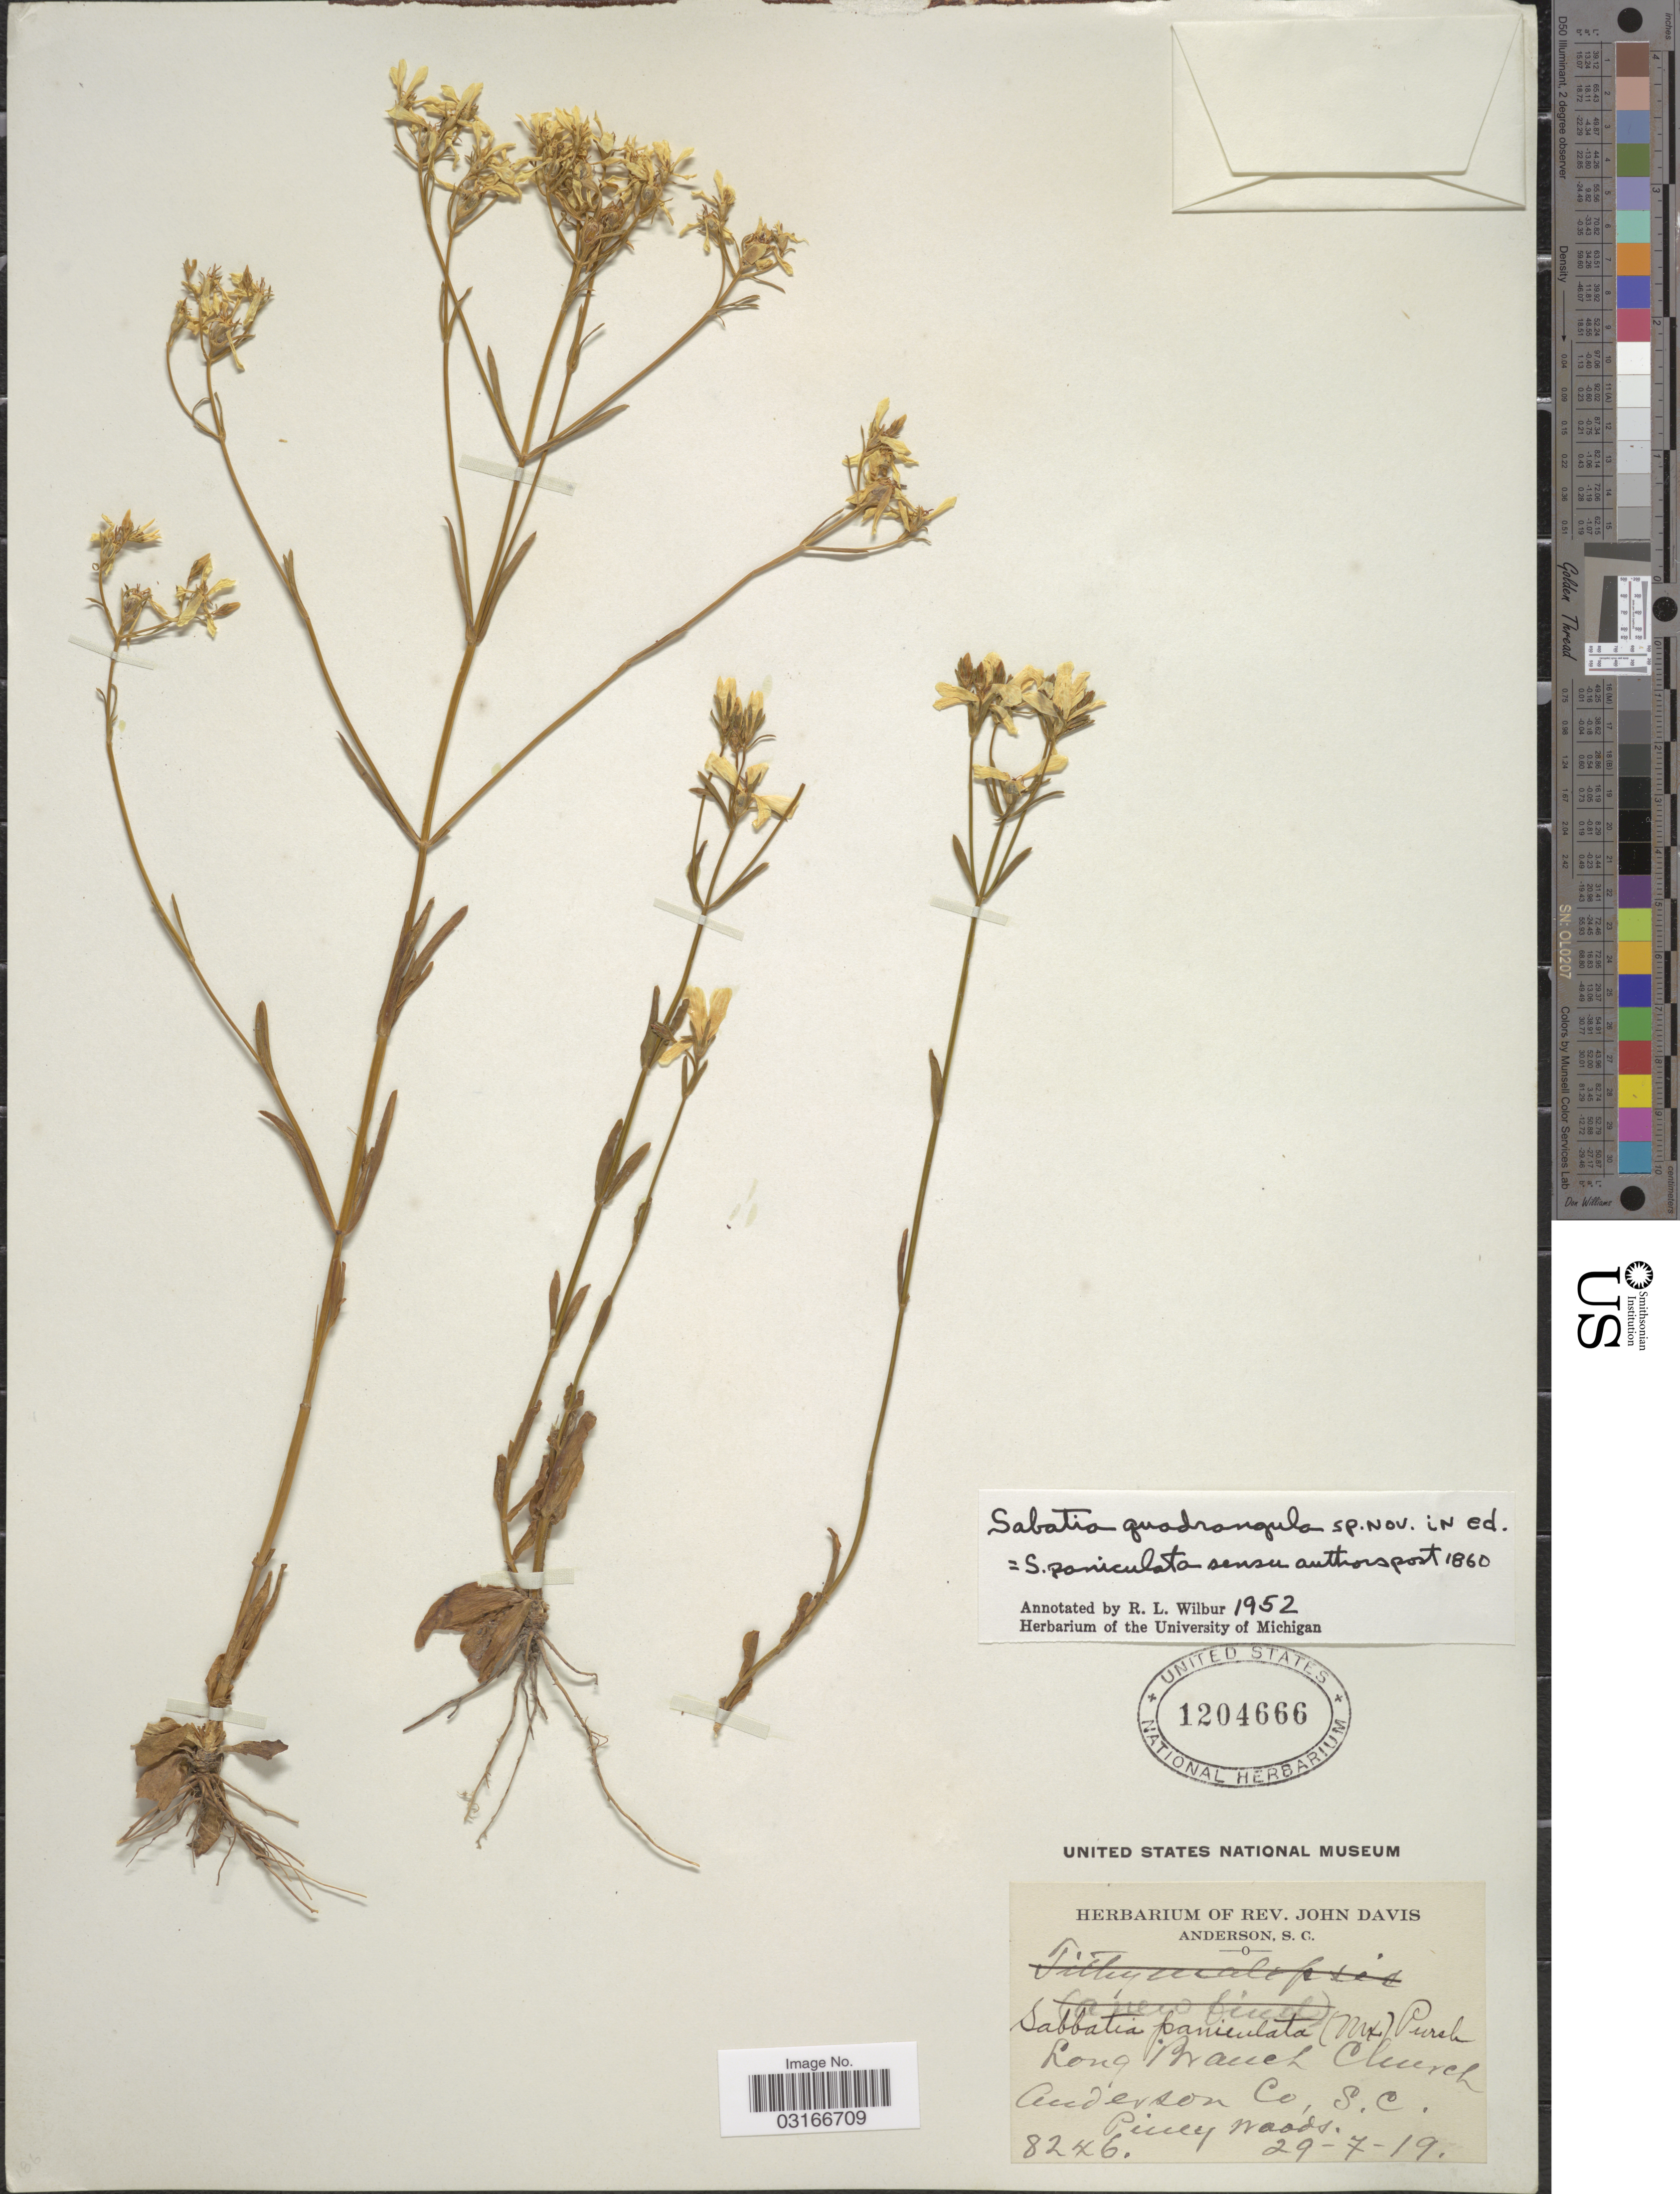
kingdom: Plantae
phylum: Tracheophyta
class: Magnoliopsida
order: Gentianales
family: Gentianaceae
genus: Sabatia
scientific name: Sabatia quadrangula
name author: Wilbur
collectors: ex herb. Rev. John Davis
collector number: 8246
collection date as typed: Transcribed d/m/y: 29/7/19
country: United States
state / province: South Carolina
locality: Long Branch Church. Anderson Co, S. C.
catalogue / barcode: US 1204666